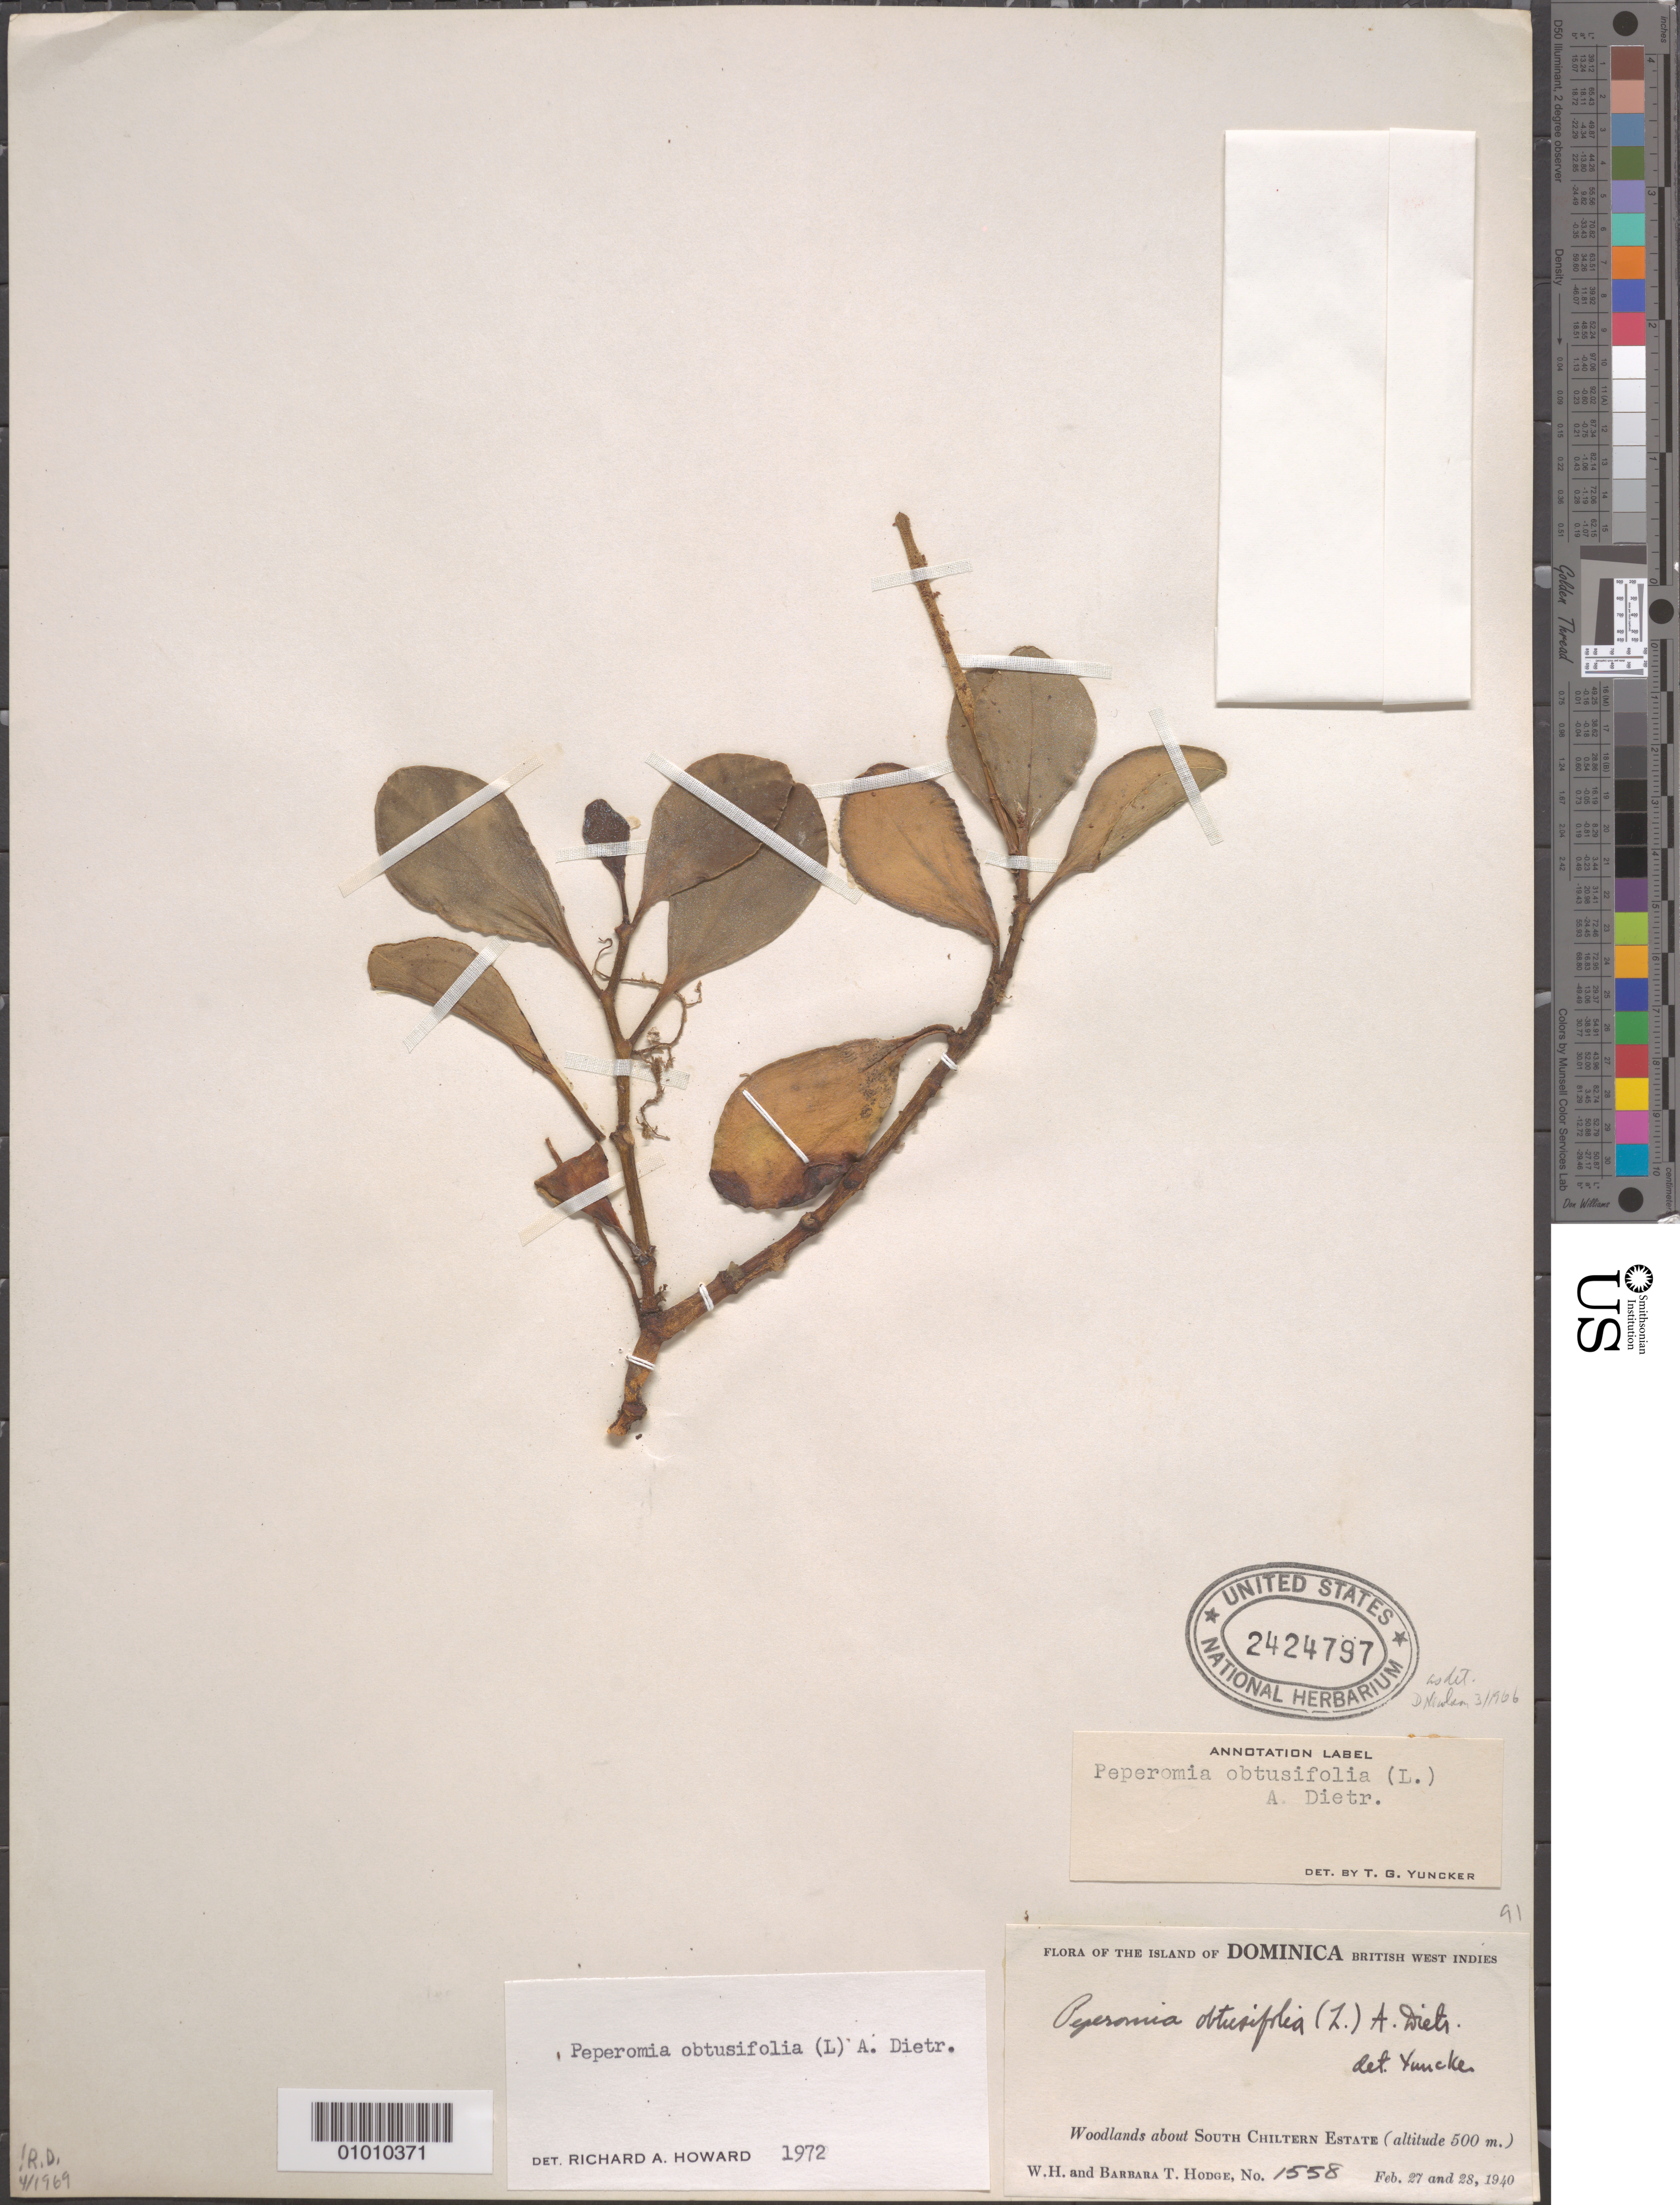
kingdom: Plantae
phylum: Tracheophyta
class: Magnoliopsida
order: Piperales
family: Piperaceae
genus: Peperomia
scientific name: Peperomia obtusifolia f. oblongifolia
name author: Miq.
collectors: B. Hodge & W. Hodge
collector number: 1558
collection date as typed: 27 Feb 1940 and 28 Feb 1940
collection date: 1940-02-27,1940-02-28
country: Dominica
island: Dominica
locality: Woodlands about South Chilten Estate.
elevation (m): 500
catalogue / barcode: US 2424797